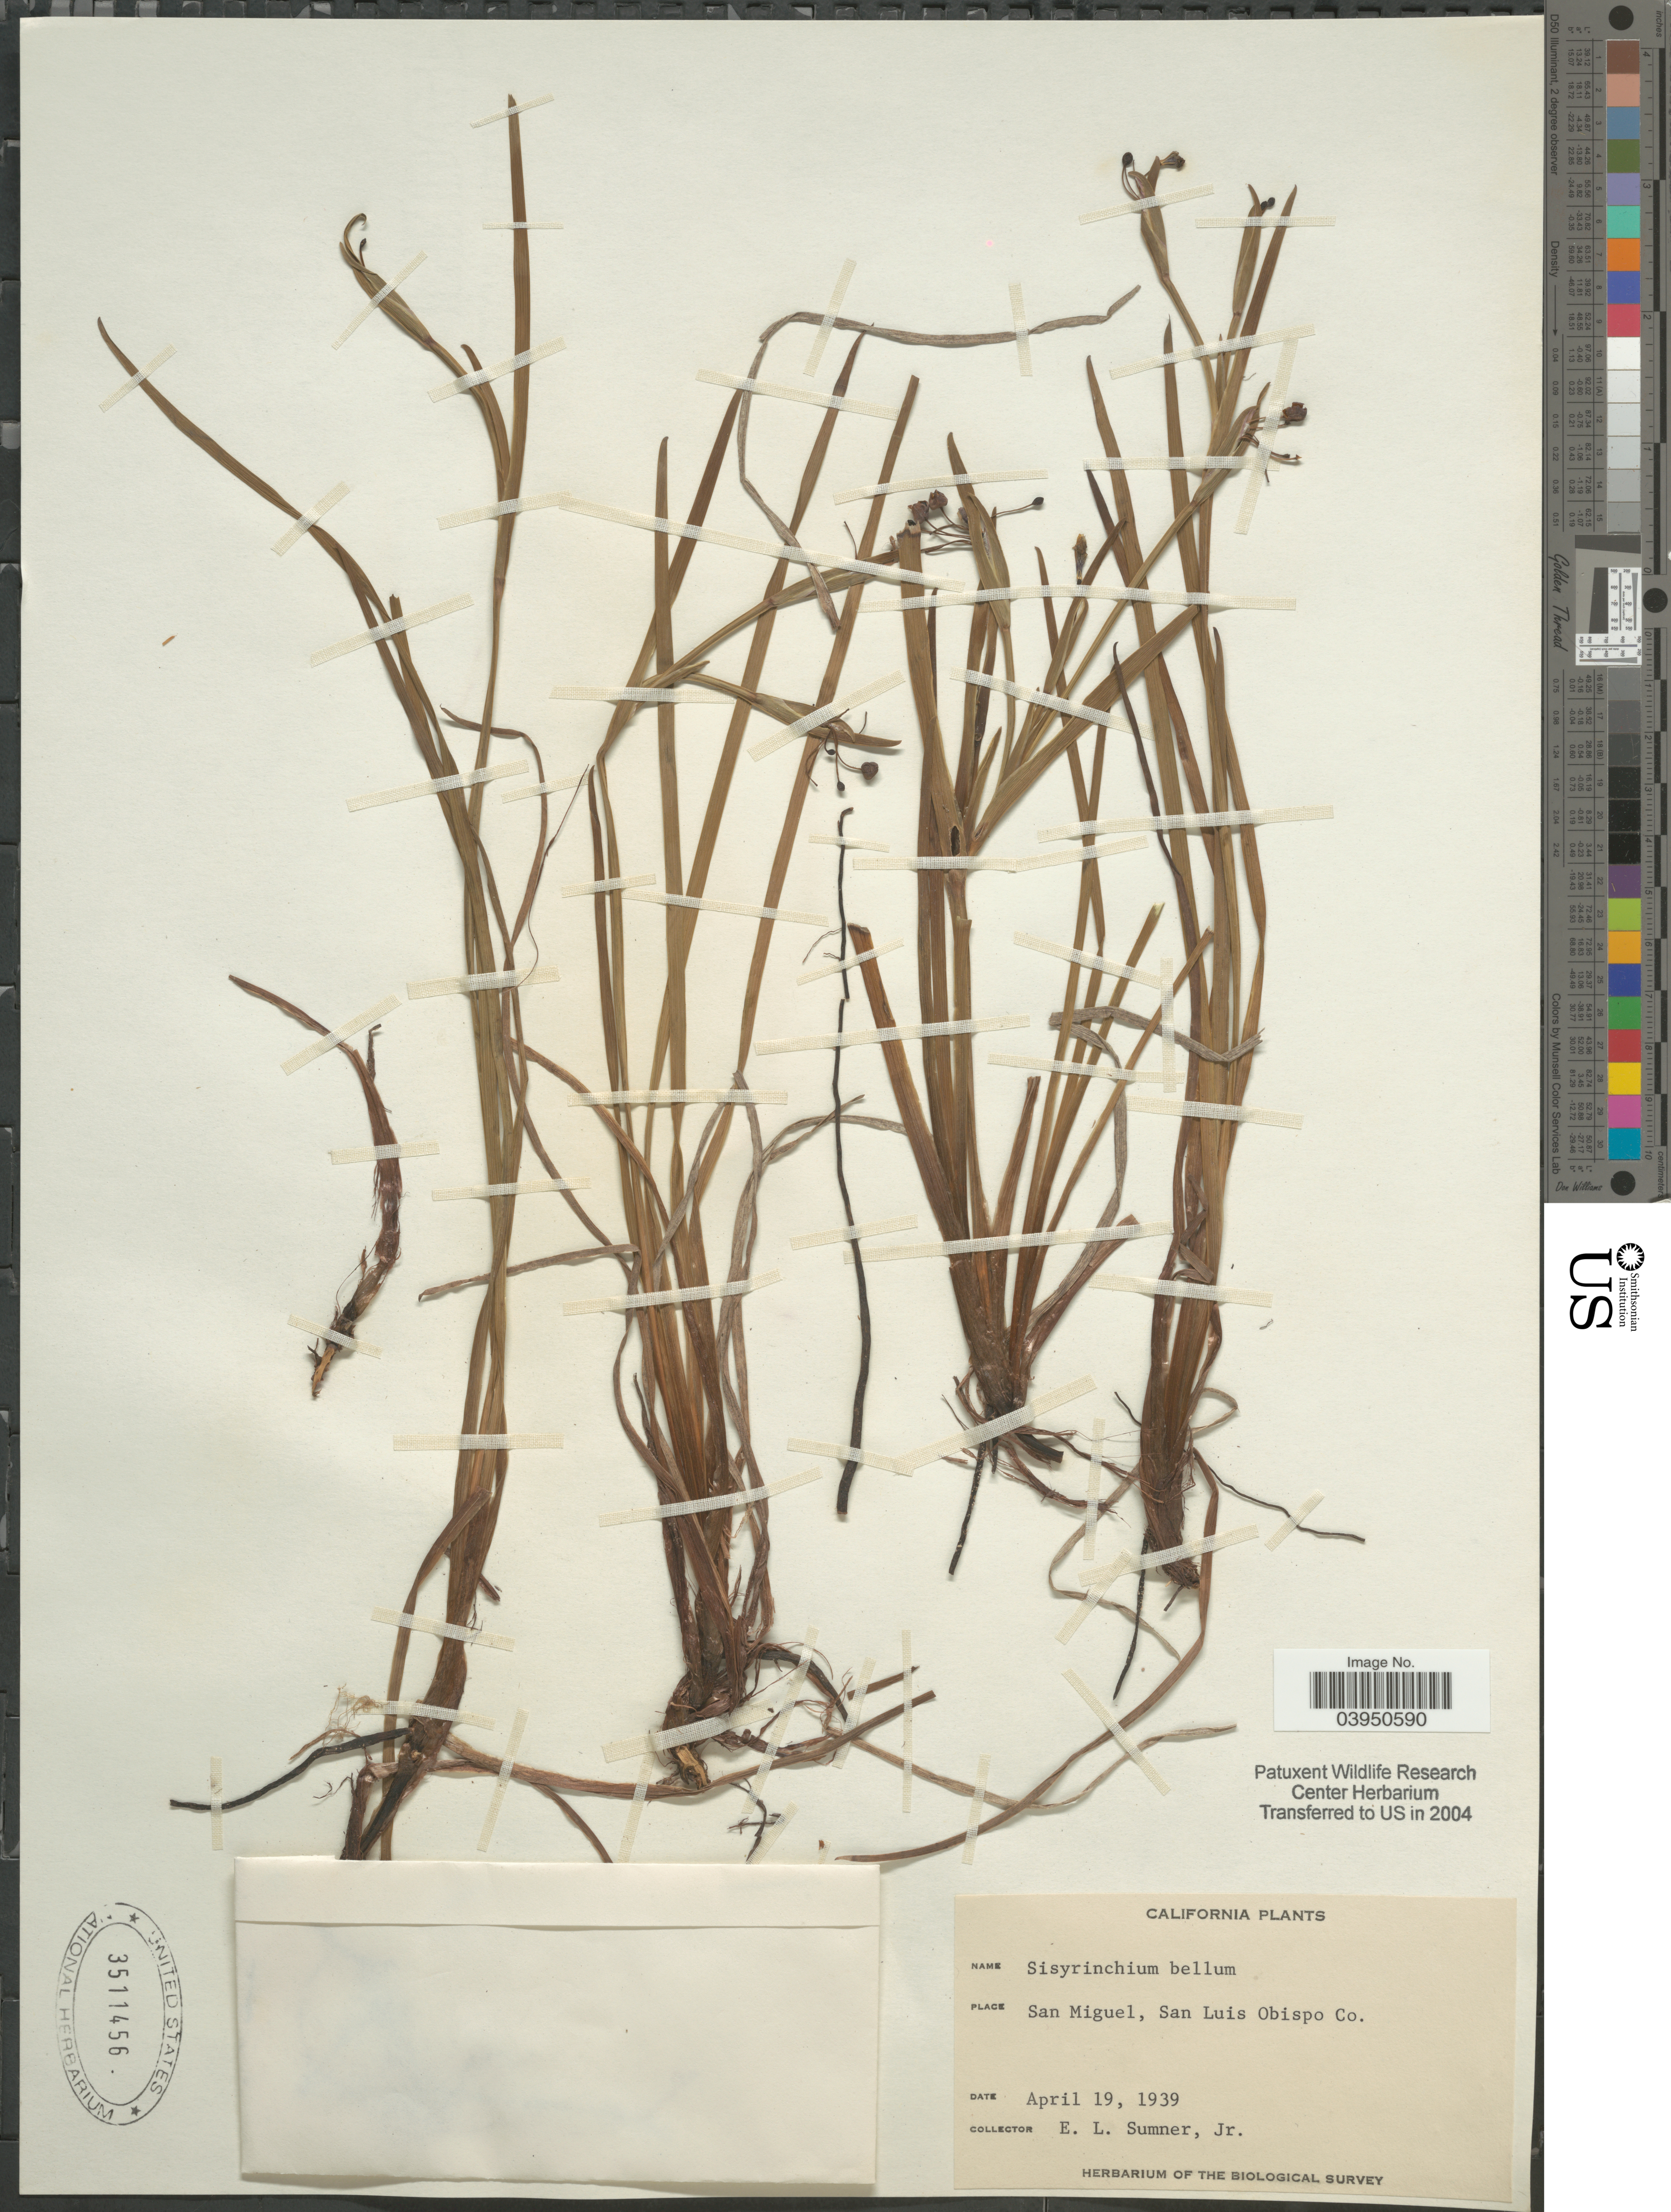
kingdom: Plantae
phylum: Tracheophyta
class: Liliopsida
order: Asparagales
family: Iridaceae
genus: Sisyrinchium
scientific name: Sisyrinchium bellum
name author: S. Watson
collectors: E. Sumner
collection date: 1939-04-19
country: United States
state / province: California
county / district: San Luis Obispo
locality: San Miguel, San Luis Obispo Co.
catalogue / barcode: US 3511456